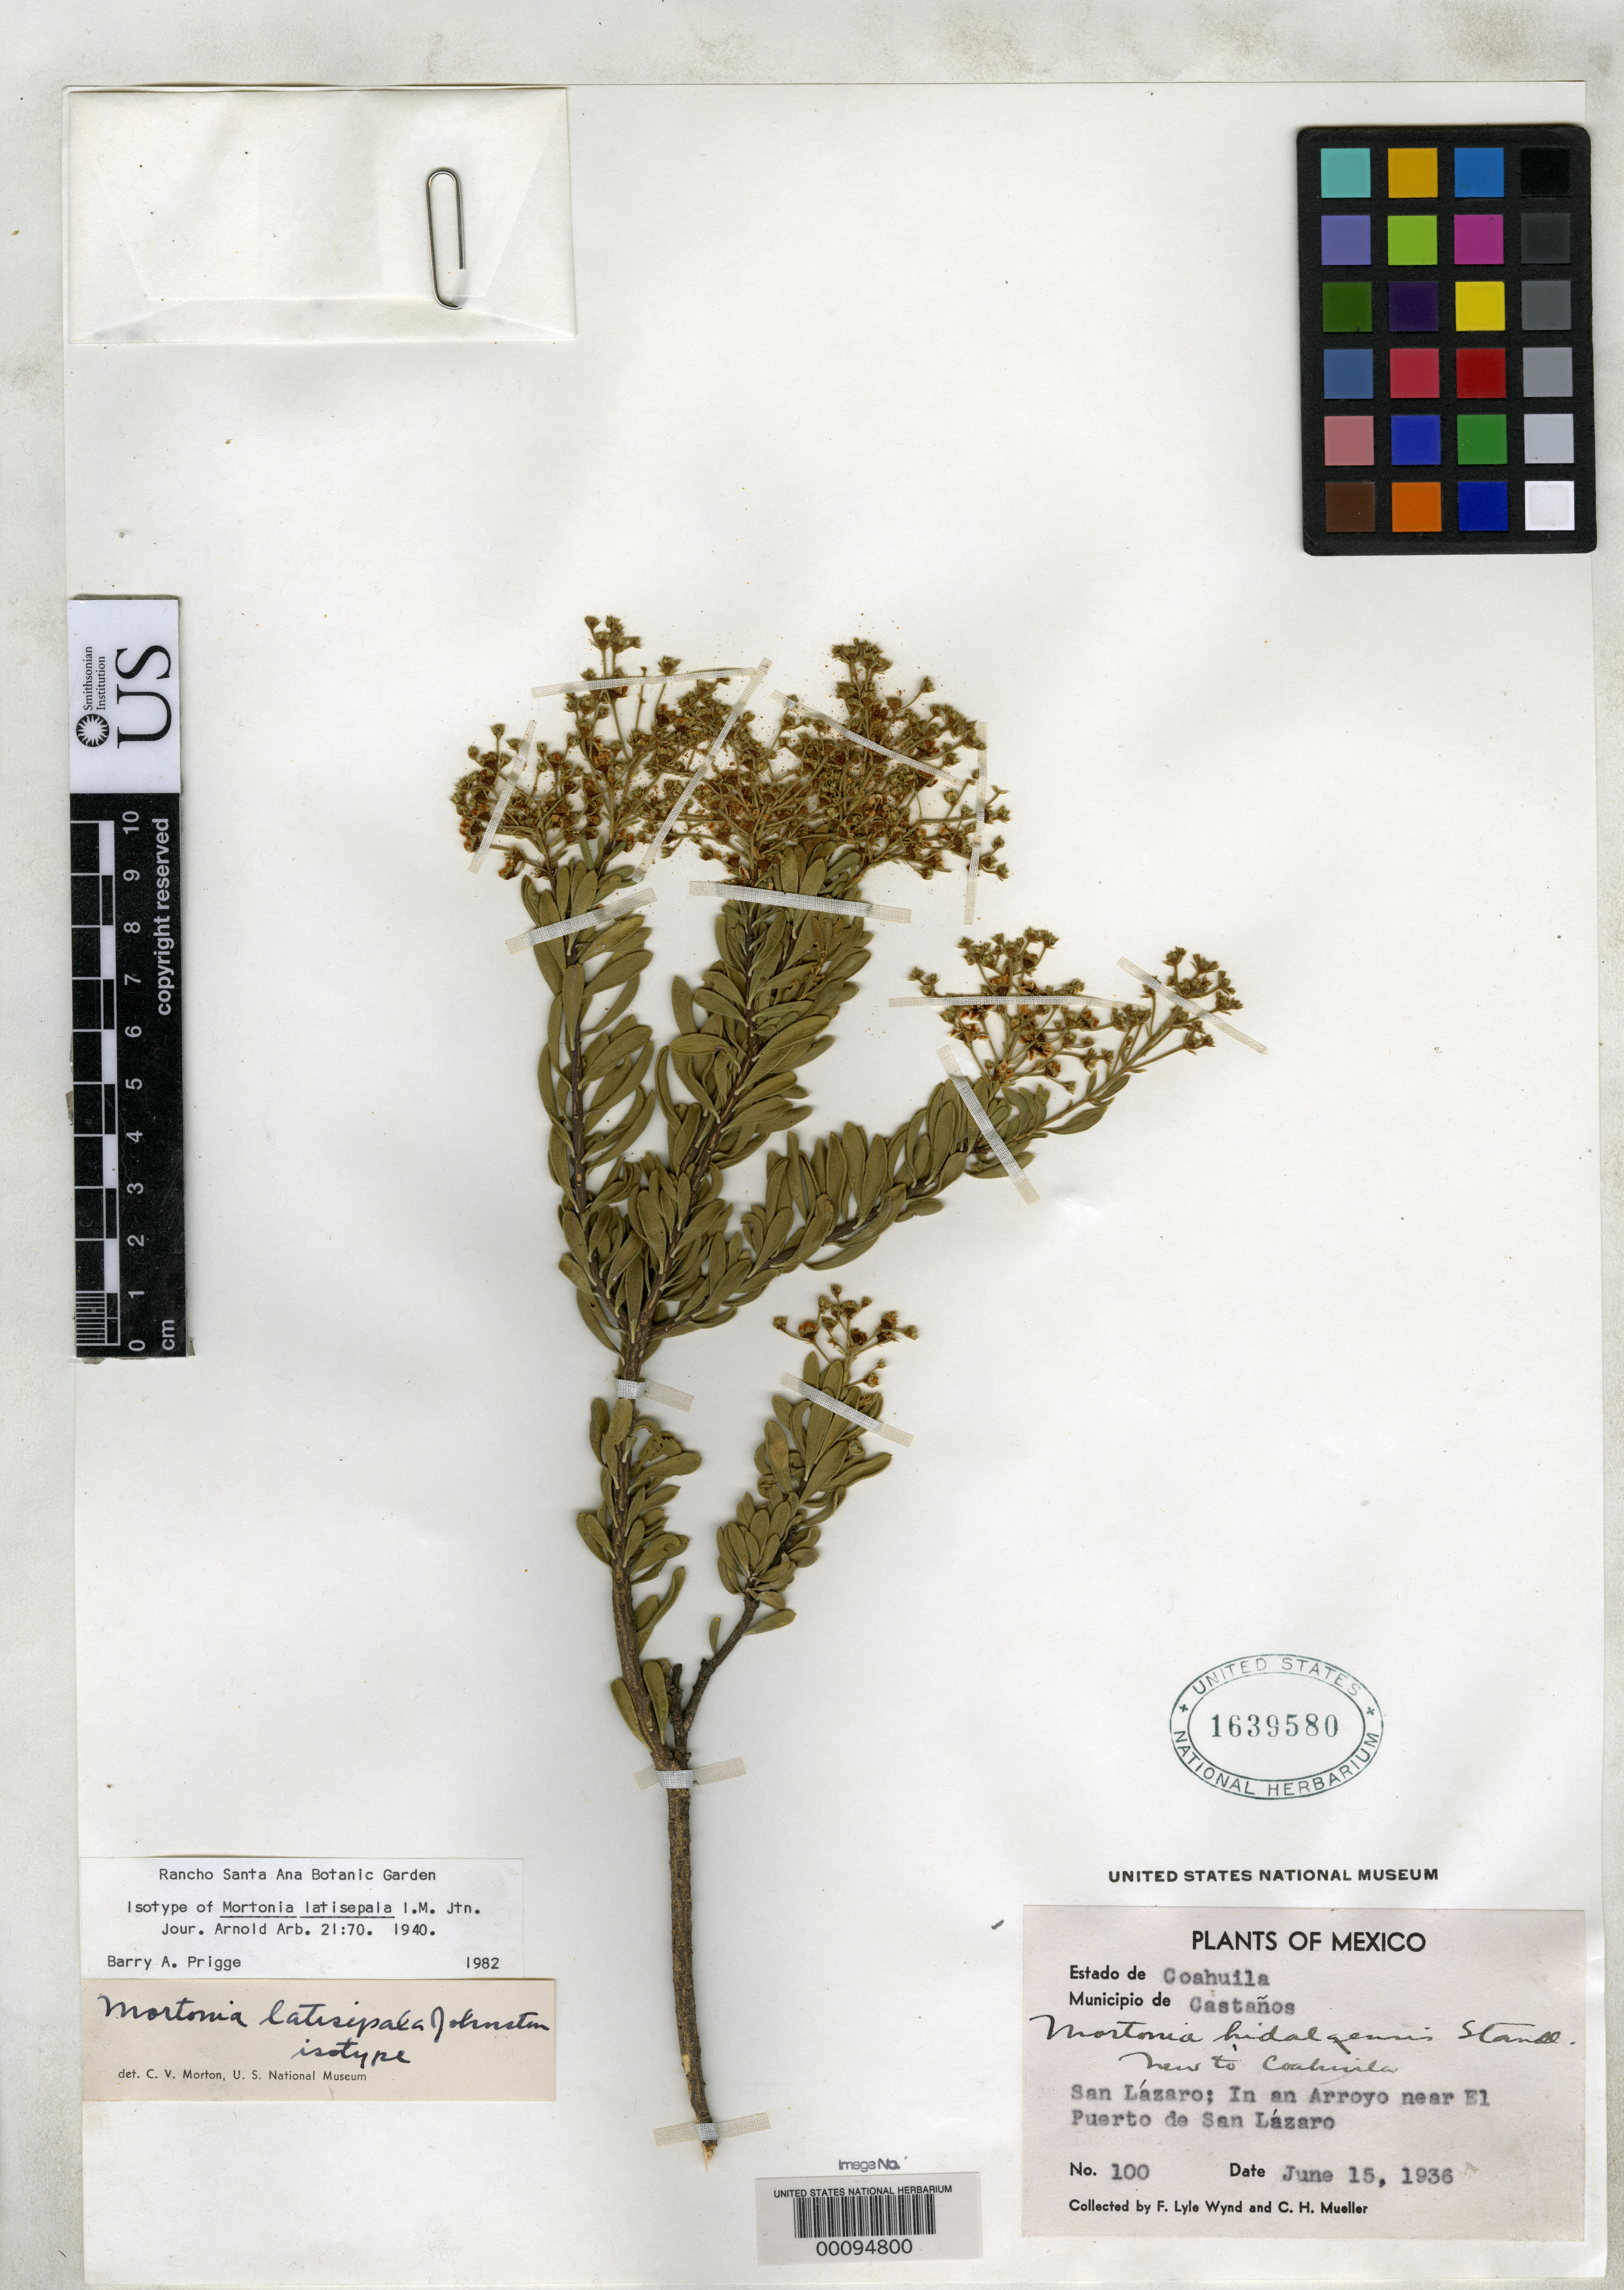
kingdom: Plantae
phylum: Tracheophyta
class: Magnoliopsida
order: Celastrales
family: Celastraceae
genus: Mortonia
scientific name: Mortonia latisepala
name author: I.M. Johnst.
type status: Isotype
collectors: L. F. Ward & C. H. Muller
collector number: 100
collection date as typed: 15 Jun 1936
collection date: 1936-06-15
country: Mexico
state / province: Coahuila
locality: San Lazaro, near El Puerto de San Lazaro.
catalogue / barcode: US 1639580